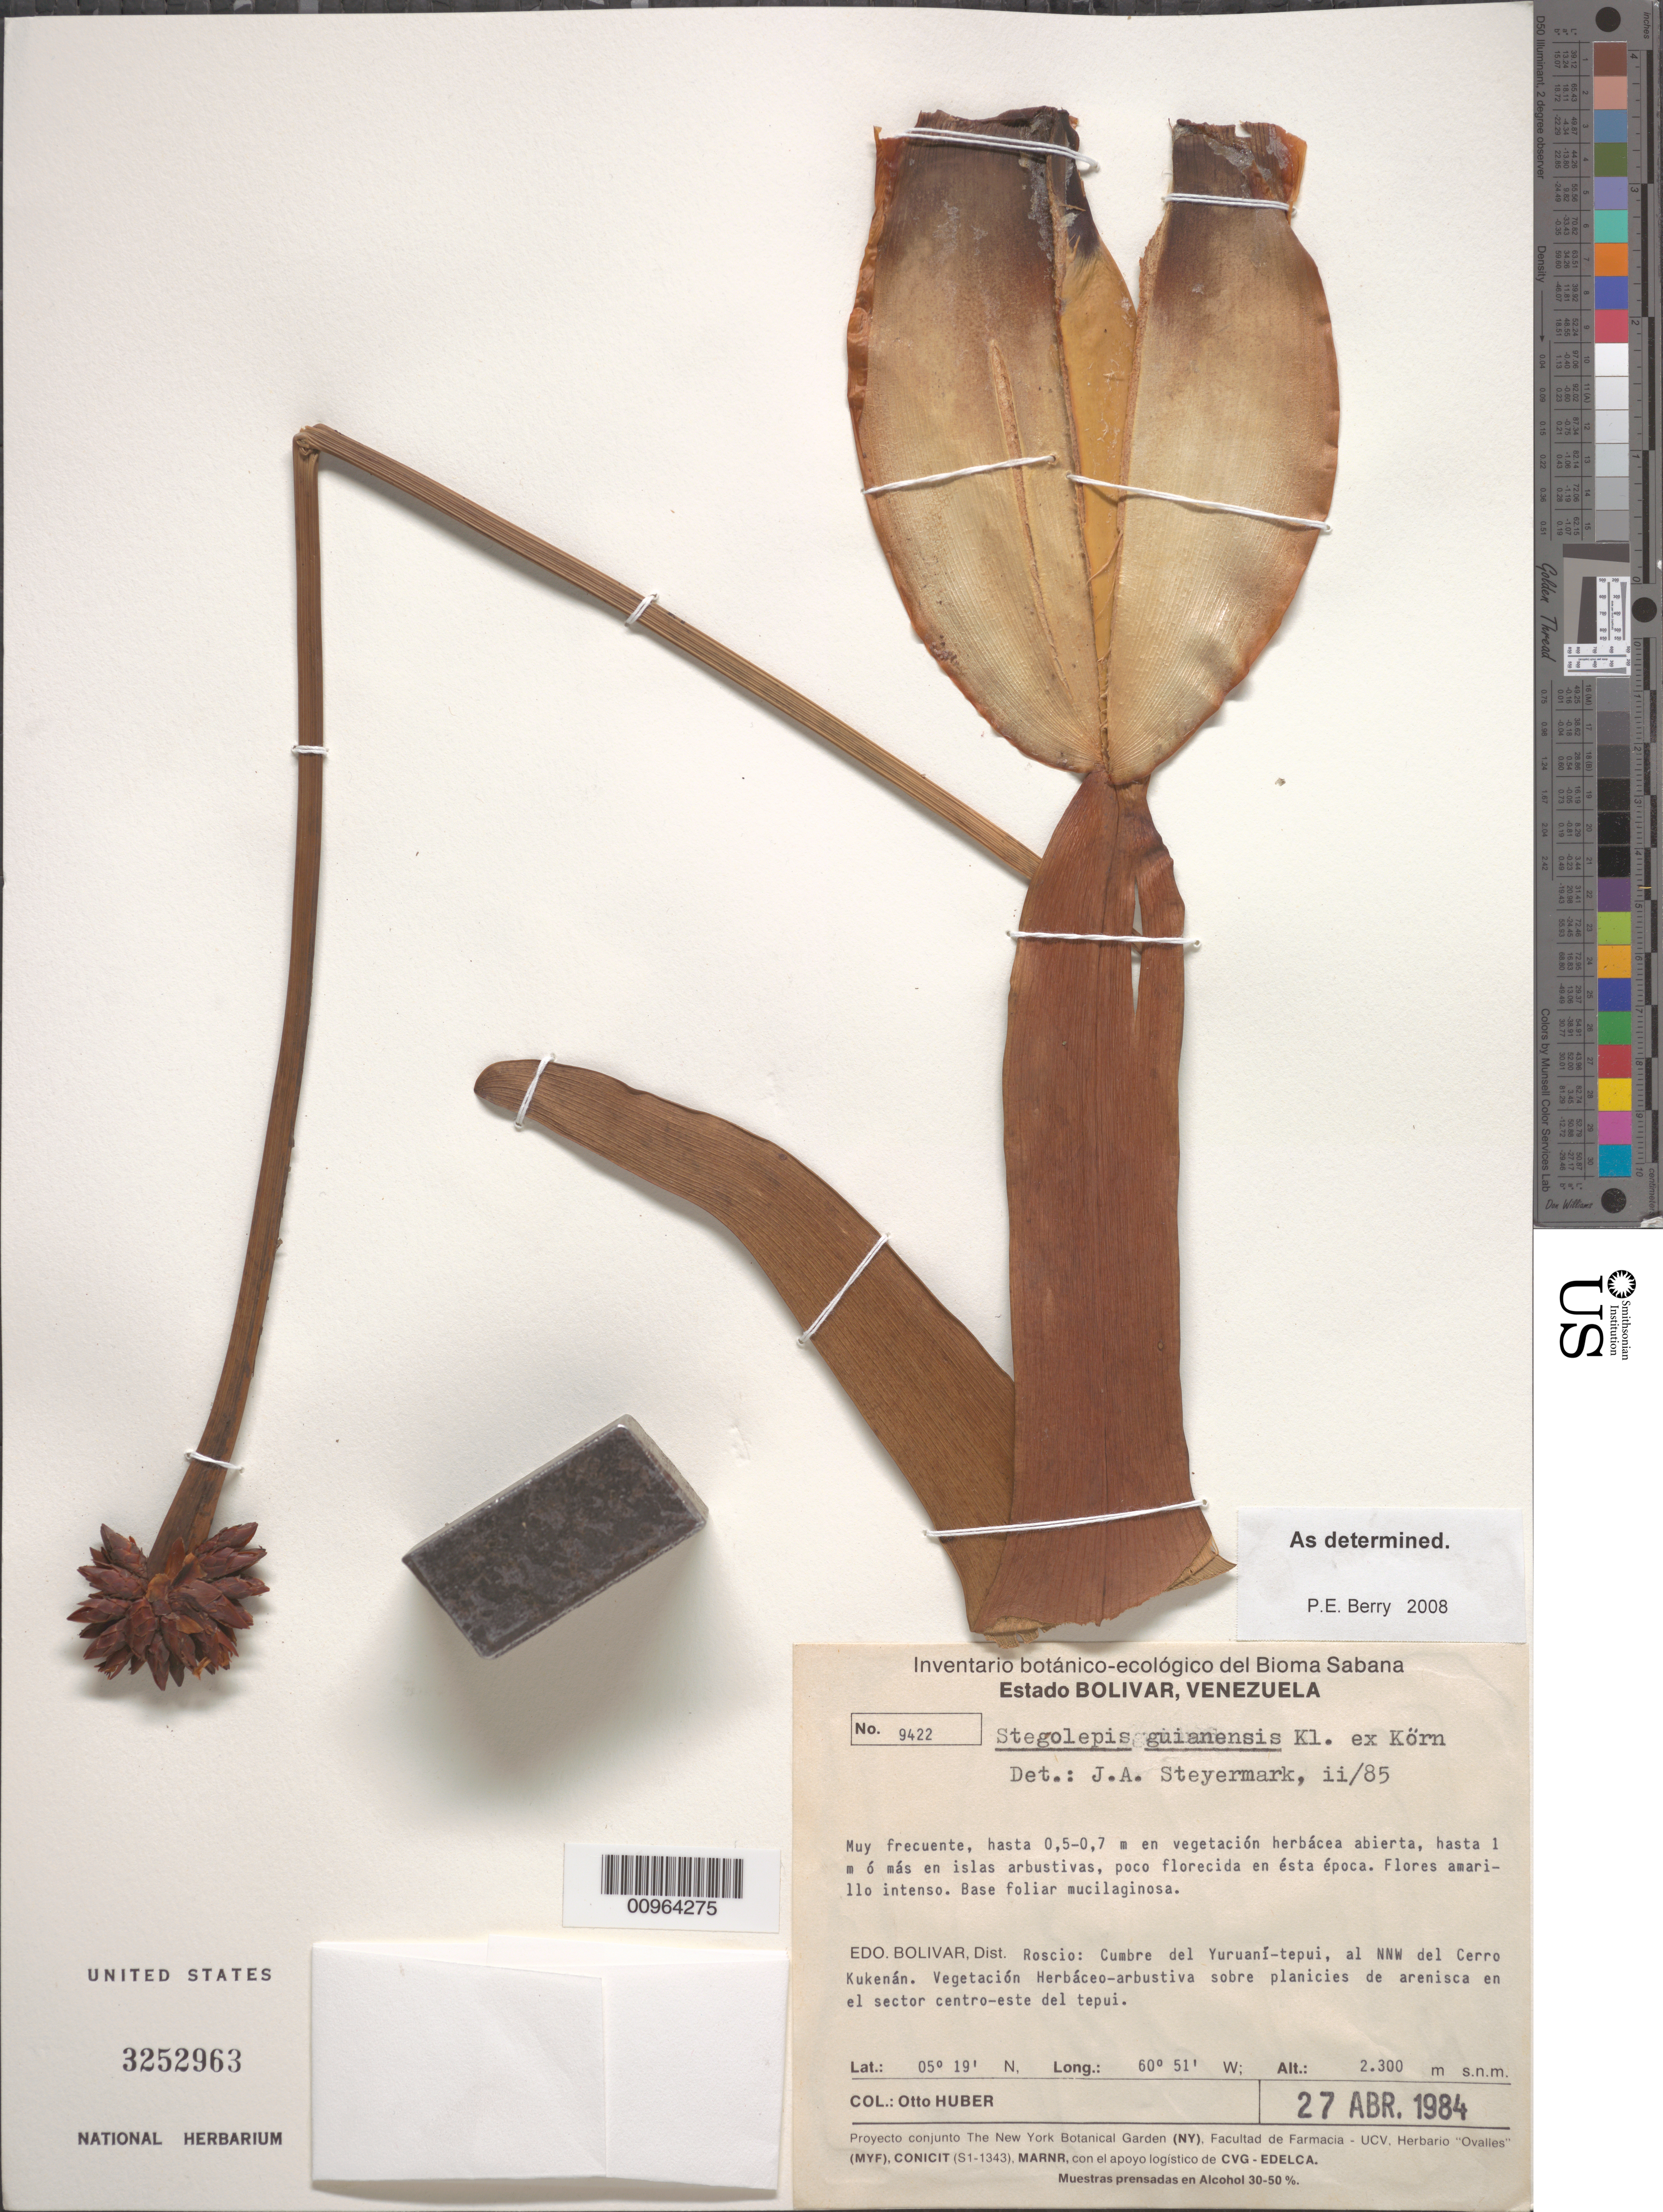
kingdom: Plantae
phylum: Tracheophyta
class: Liliopsida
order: Poales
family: Rapateaceae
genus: Stegolepis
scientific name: Stegolepis guianensis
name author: Klotzsch ex Körn.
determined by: Steyermark, Julian A., (VEN)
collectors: O. Huber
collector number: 9422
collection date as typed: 27-Apr-84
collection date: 1984-04-27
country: Venezuela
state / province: Bolívar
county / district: Roscio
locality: Yuraní-tepui, al NNW del Cerro Kukenán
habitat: Vegetation herbaceo-arbustiva sobre planicies de arenisca en el secor centro-este del tepui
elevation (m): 2300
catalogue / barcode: US 3252963